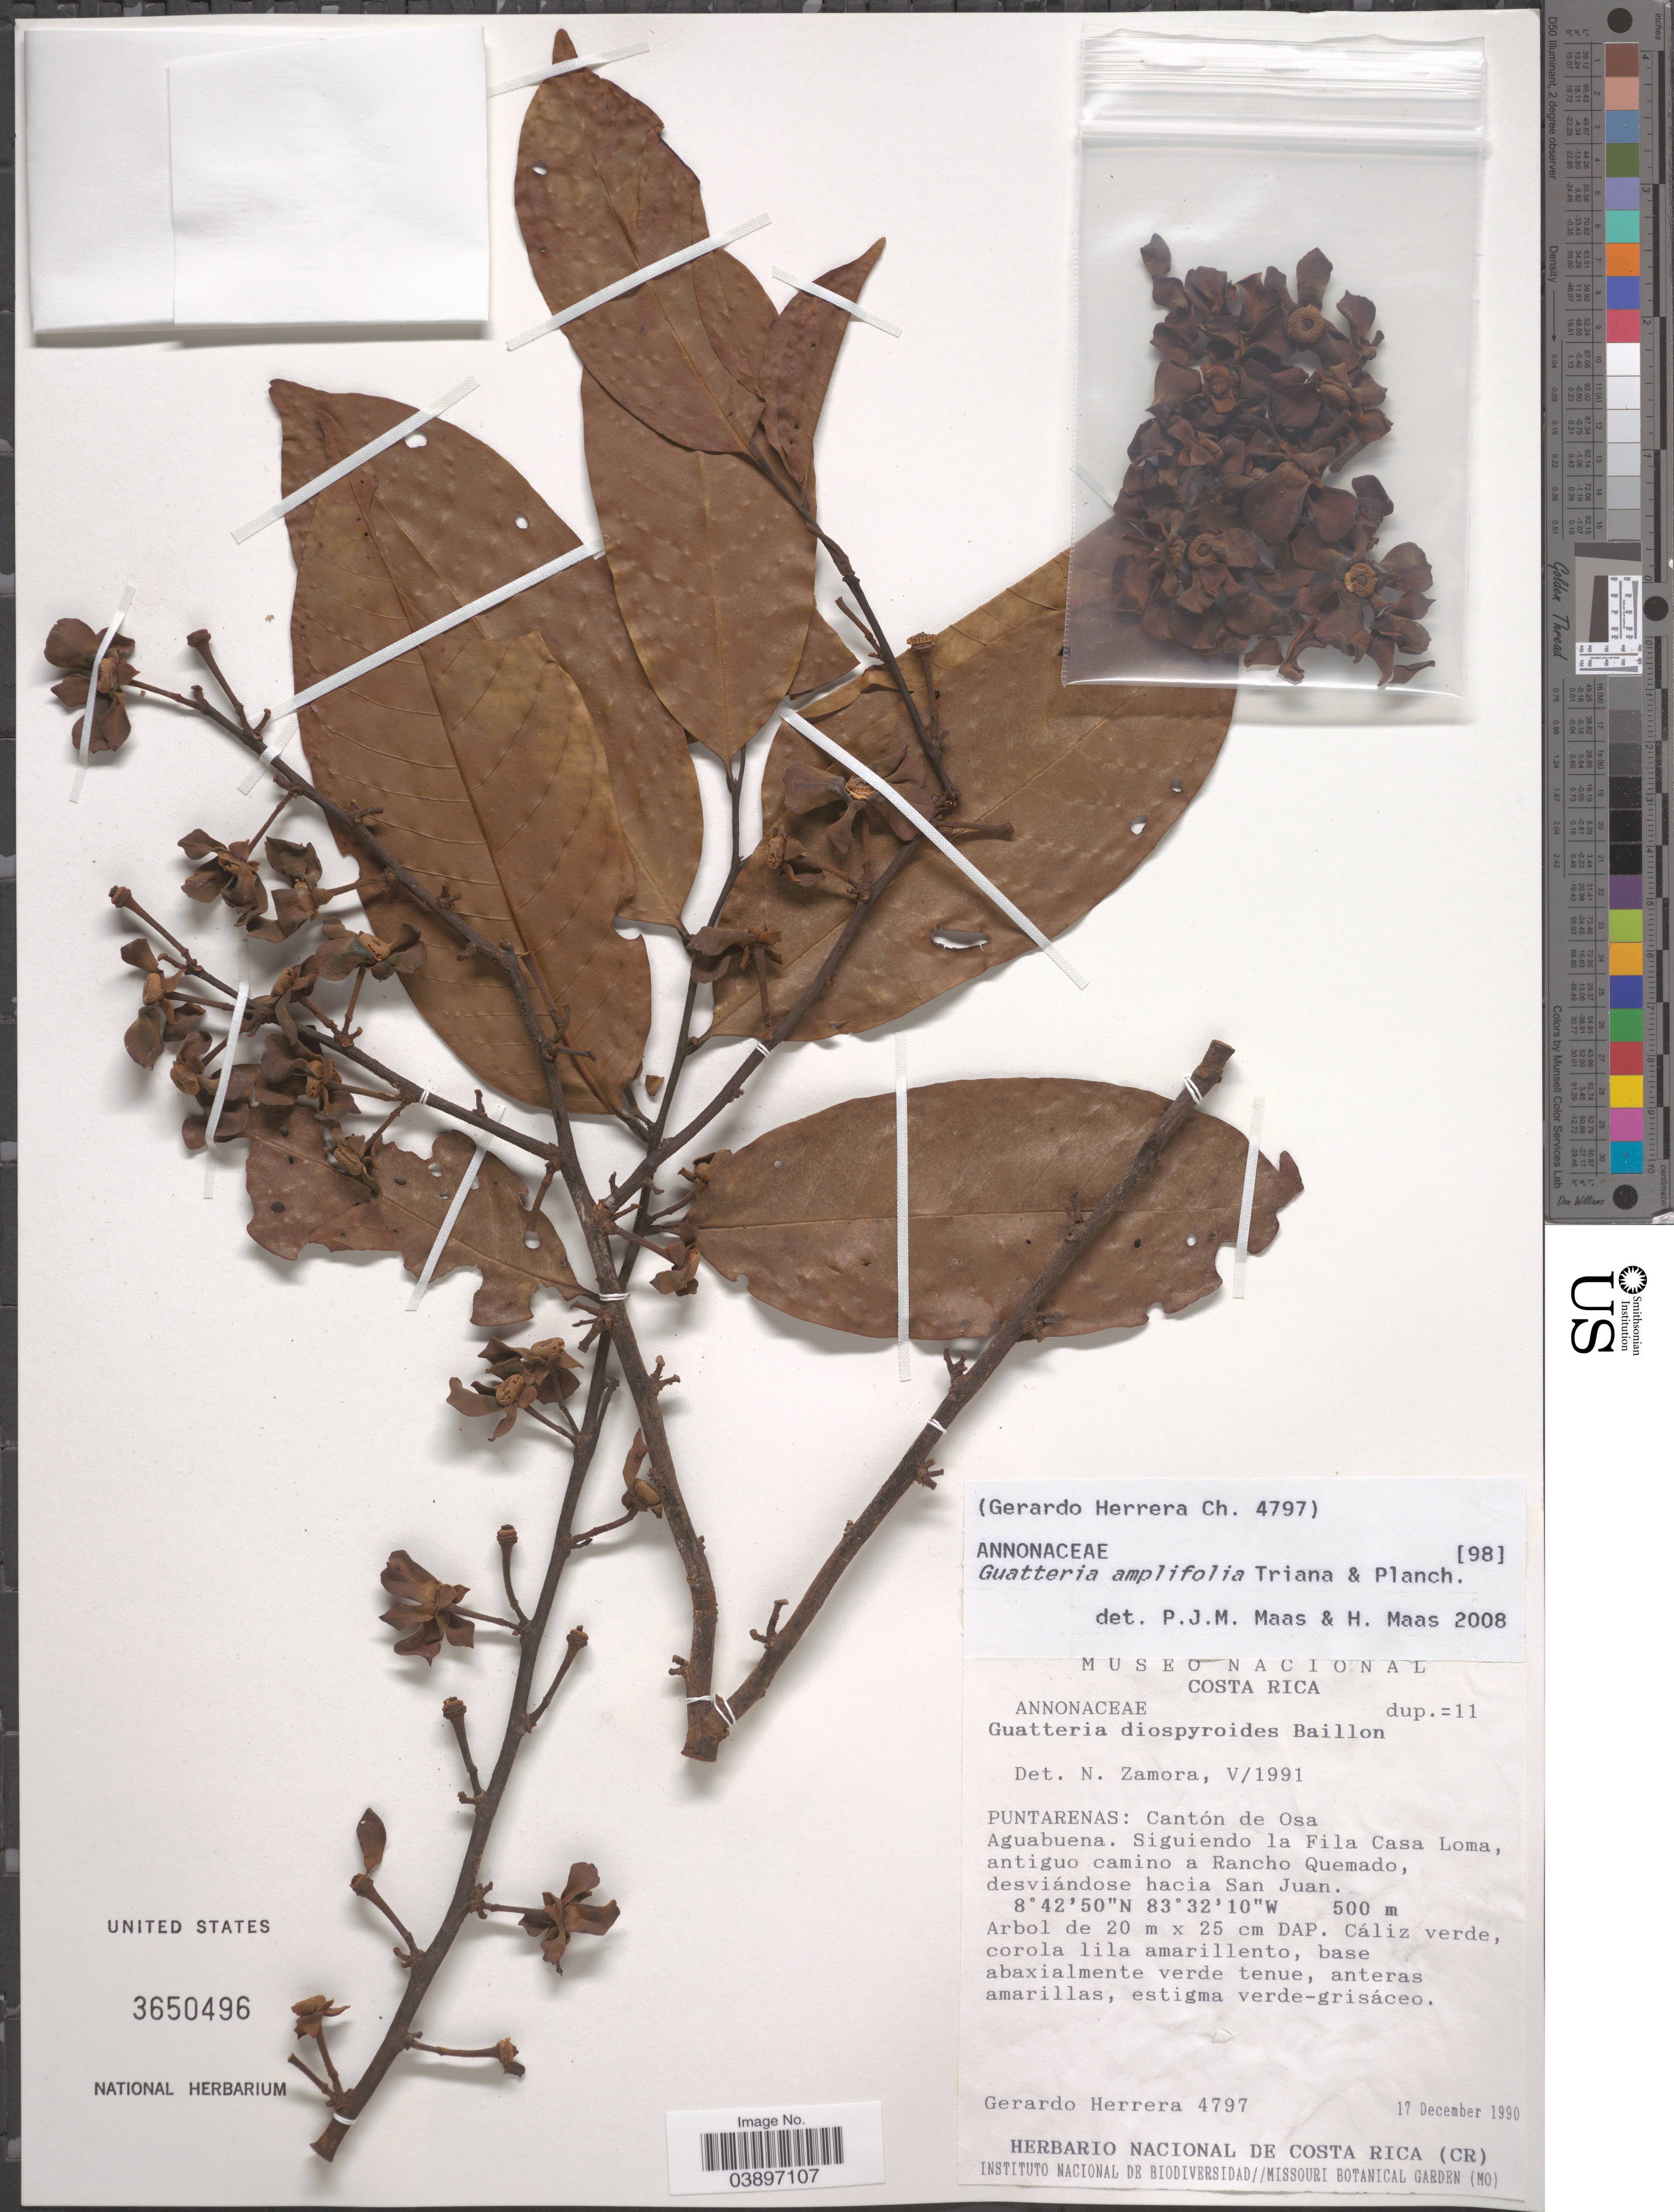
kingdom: Plantae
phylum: Tracheophyta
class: Magnoliopsida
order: Magnoliales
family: Annonaceae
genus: Guatteria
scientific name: Guatteria amplifolia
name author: Triana & Planch.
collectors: G. Herrera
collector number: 4797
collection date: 1990-12-17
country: Costa Rica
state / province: Puntarenas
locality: Cantón de Osa. Aguabuena. Siguiendo la Fila Casa Loma, antiguo camino a Rancho Quemado, desviándose hacia San Juan.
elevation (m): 500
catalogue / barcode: US 3650496